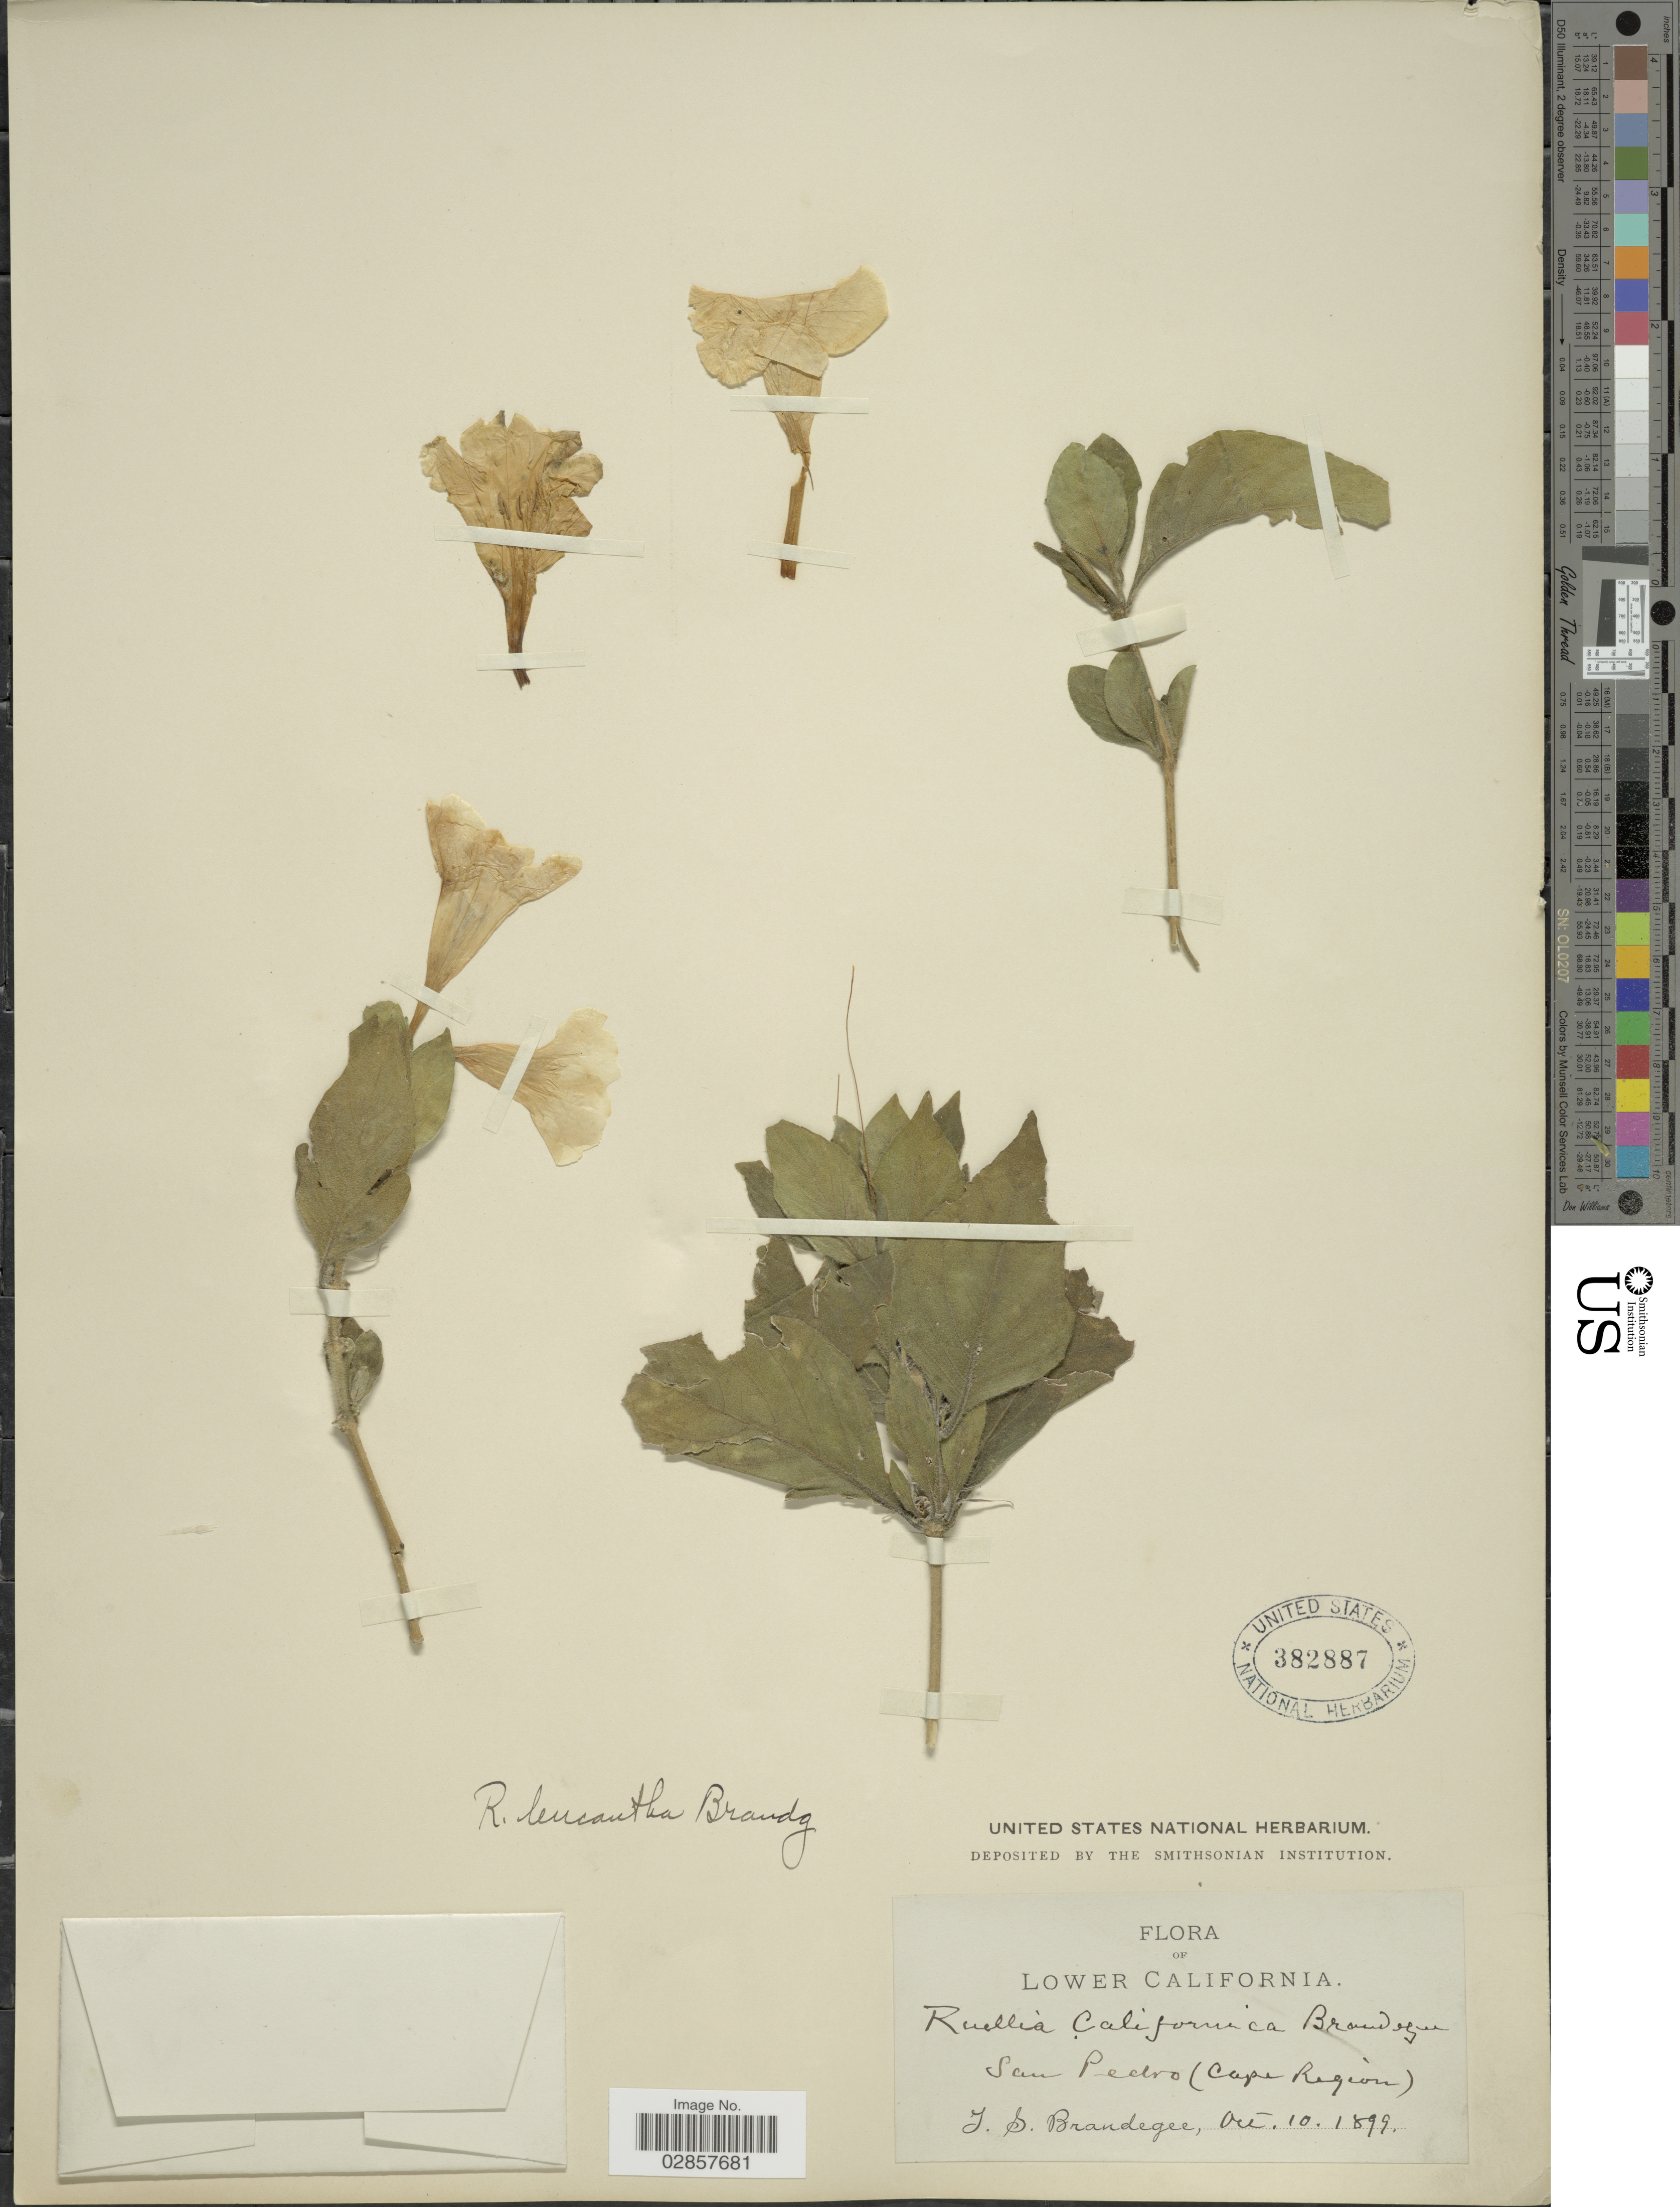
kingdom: Plantae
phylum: Tracheophyta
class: Magnoliopsida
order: Lamiales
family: Acanthaceae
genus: Ruellia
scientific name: Ruellia leucantha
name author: Brandegee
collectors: J. S. Brandegee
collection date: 1899-10-10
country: Mexico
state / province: Baja California Sur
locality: Lower California, San Pedro (Cape Region).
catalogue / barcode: US 382887